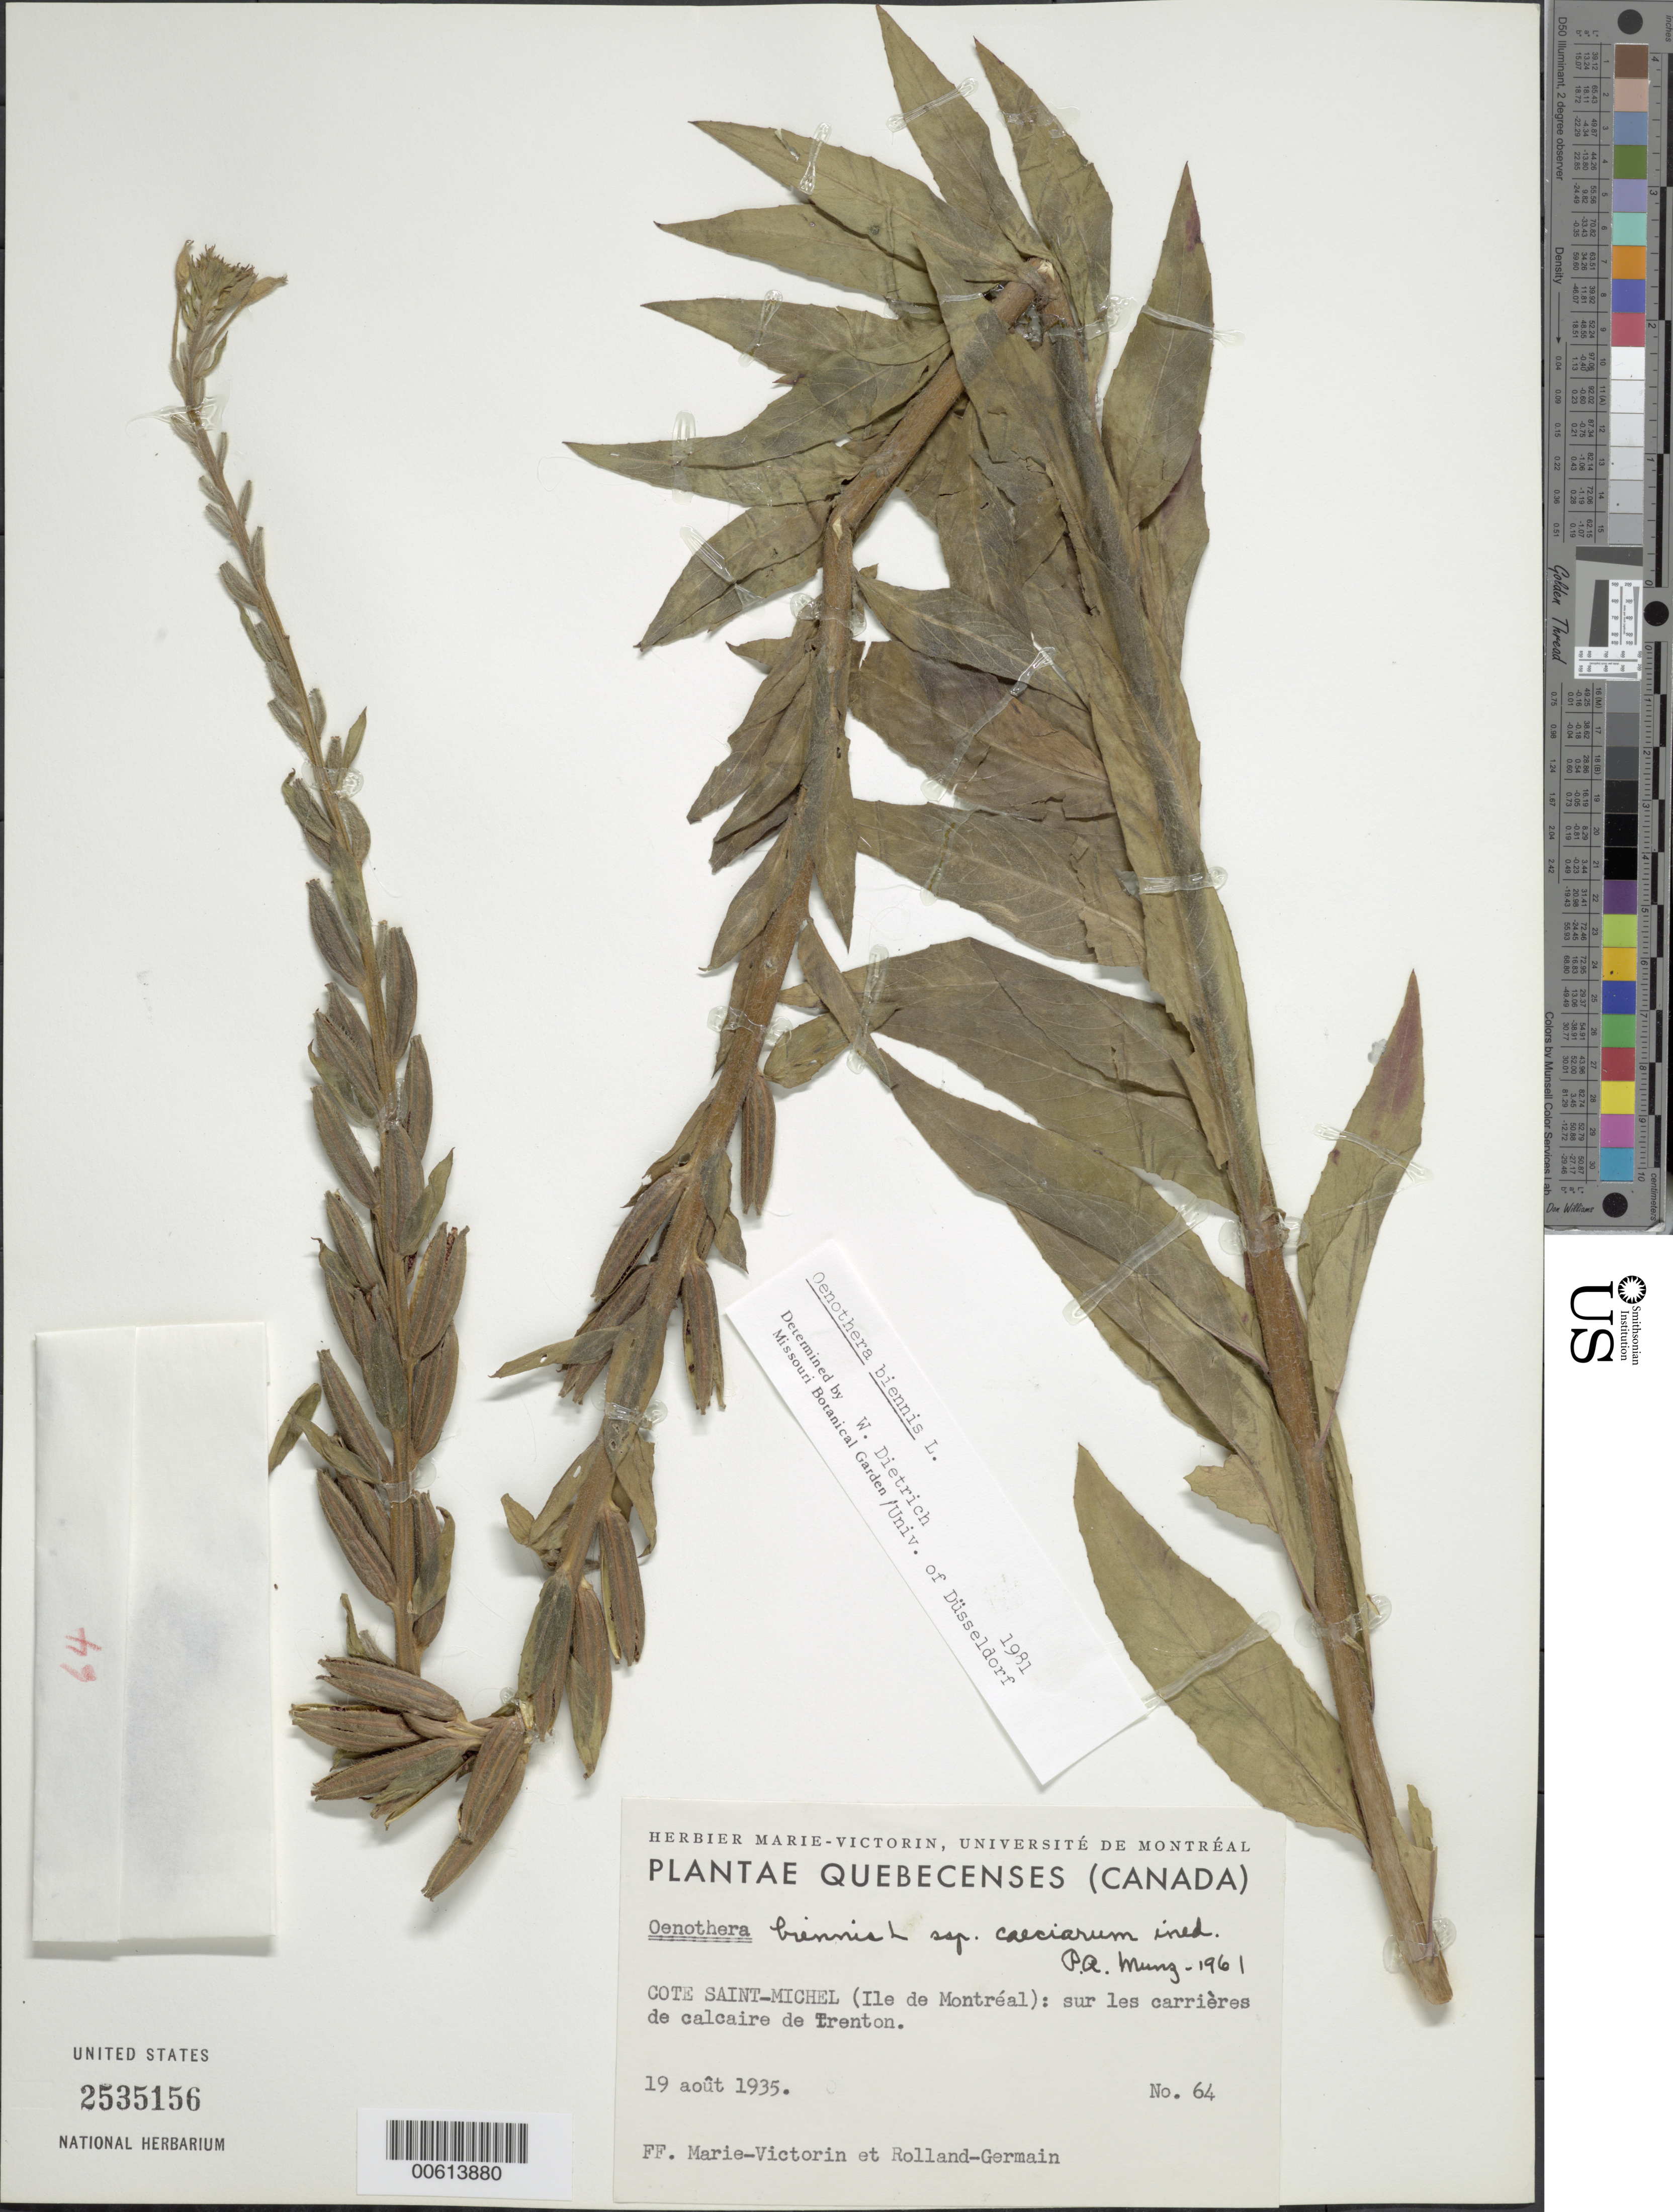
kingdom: Plantae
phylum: Tracheophyta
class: Magnoliopsida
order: Myrtales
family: Onagraceae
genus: Oenothera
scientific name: Oenothera biennis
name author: L.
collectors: Fr. Marie-Victorin & Rolland-Germain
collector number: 64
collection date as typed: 10 Aug 1935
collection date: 1935-08-10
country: Canada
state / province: Quebec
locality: Cote Saint Michel (Ile de Montreal)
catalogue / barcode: US 2535156